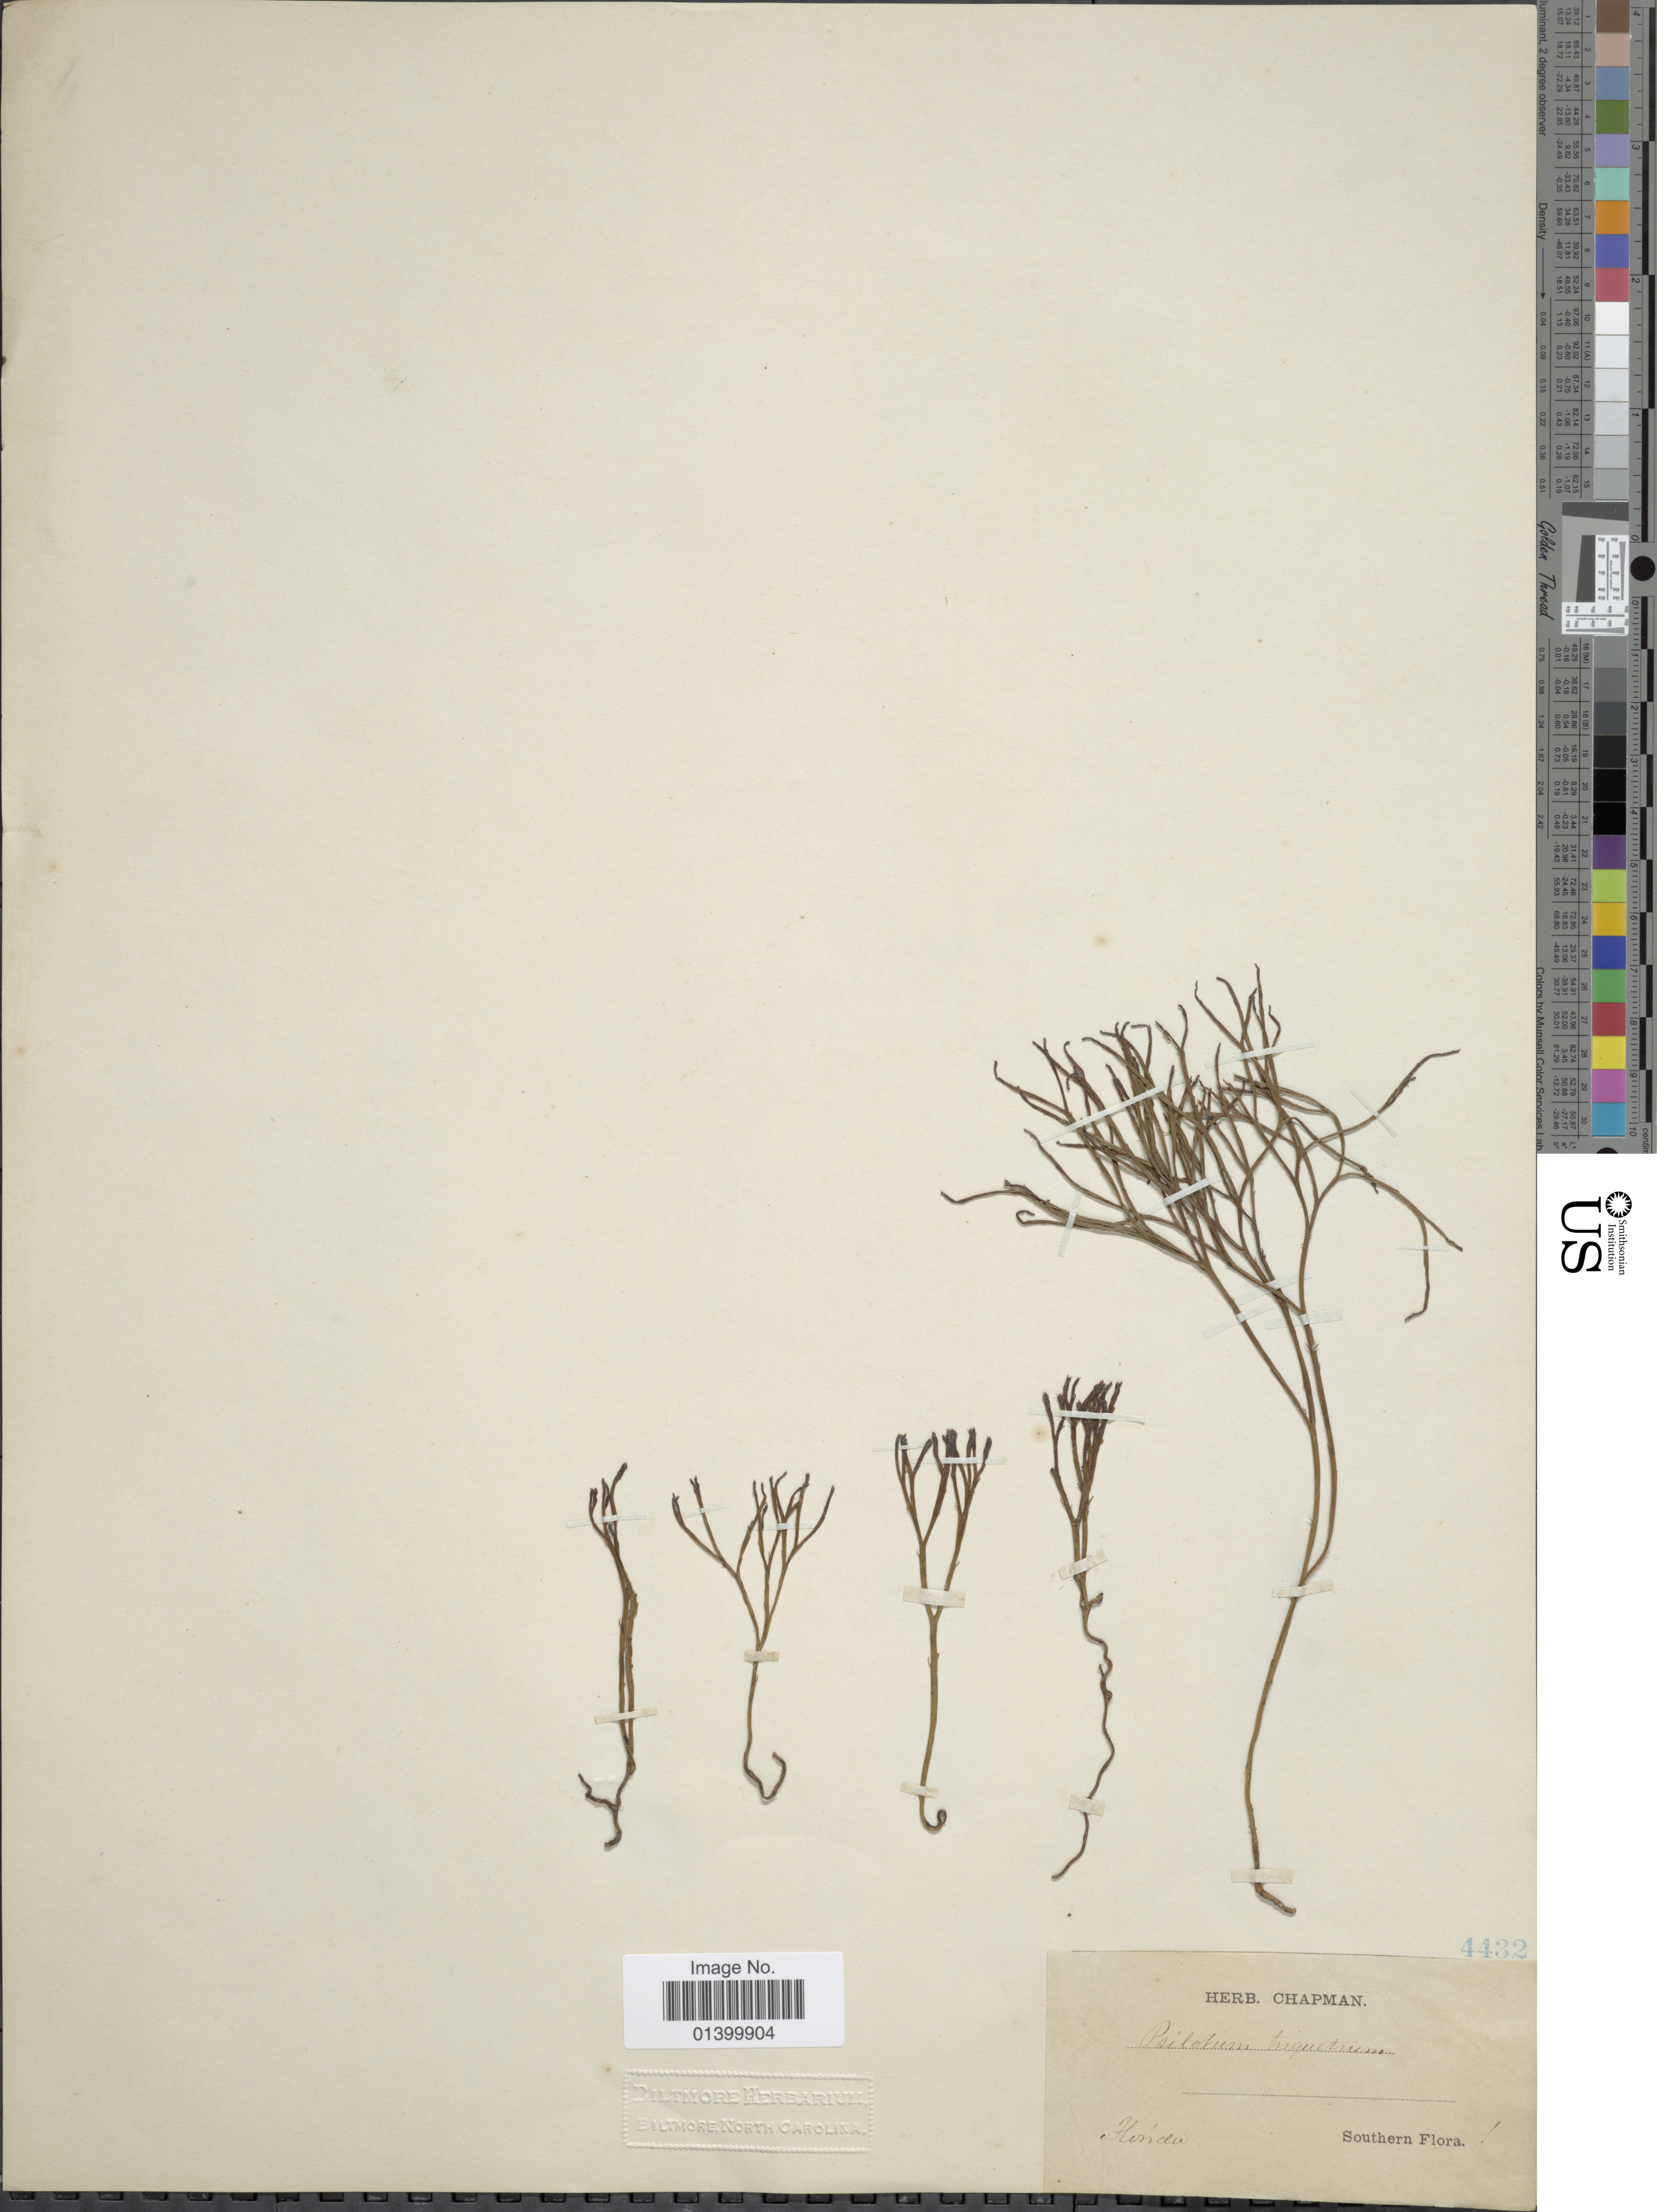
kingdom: Plantae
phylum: Tracheophyta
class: Polypodiopsida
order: Psilotales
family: Psilotaceae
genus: Psilotum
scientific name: Psilotum nudum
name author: (L.) P. Beauv.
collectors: ex herb. Chapman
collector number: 4432 ?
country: United States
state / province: Florida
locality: Southern Flora